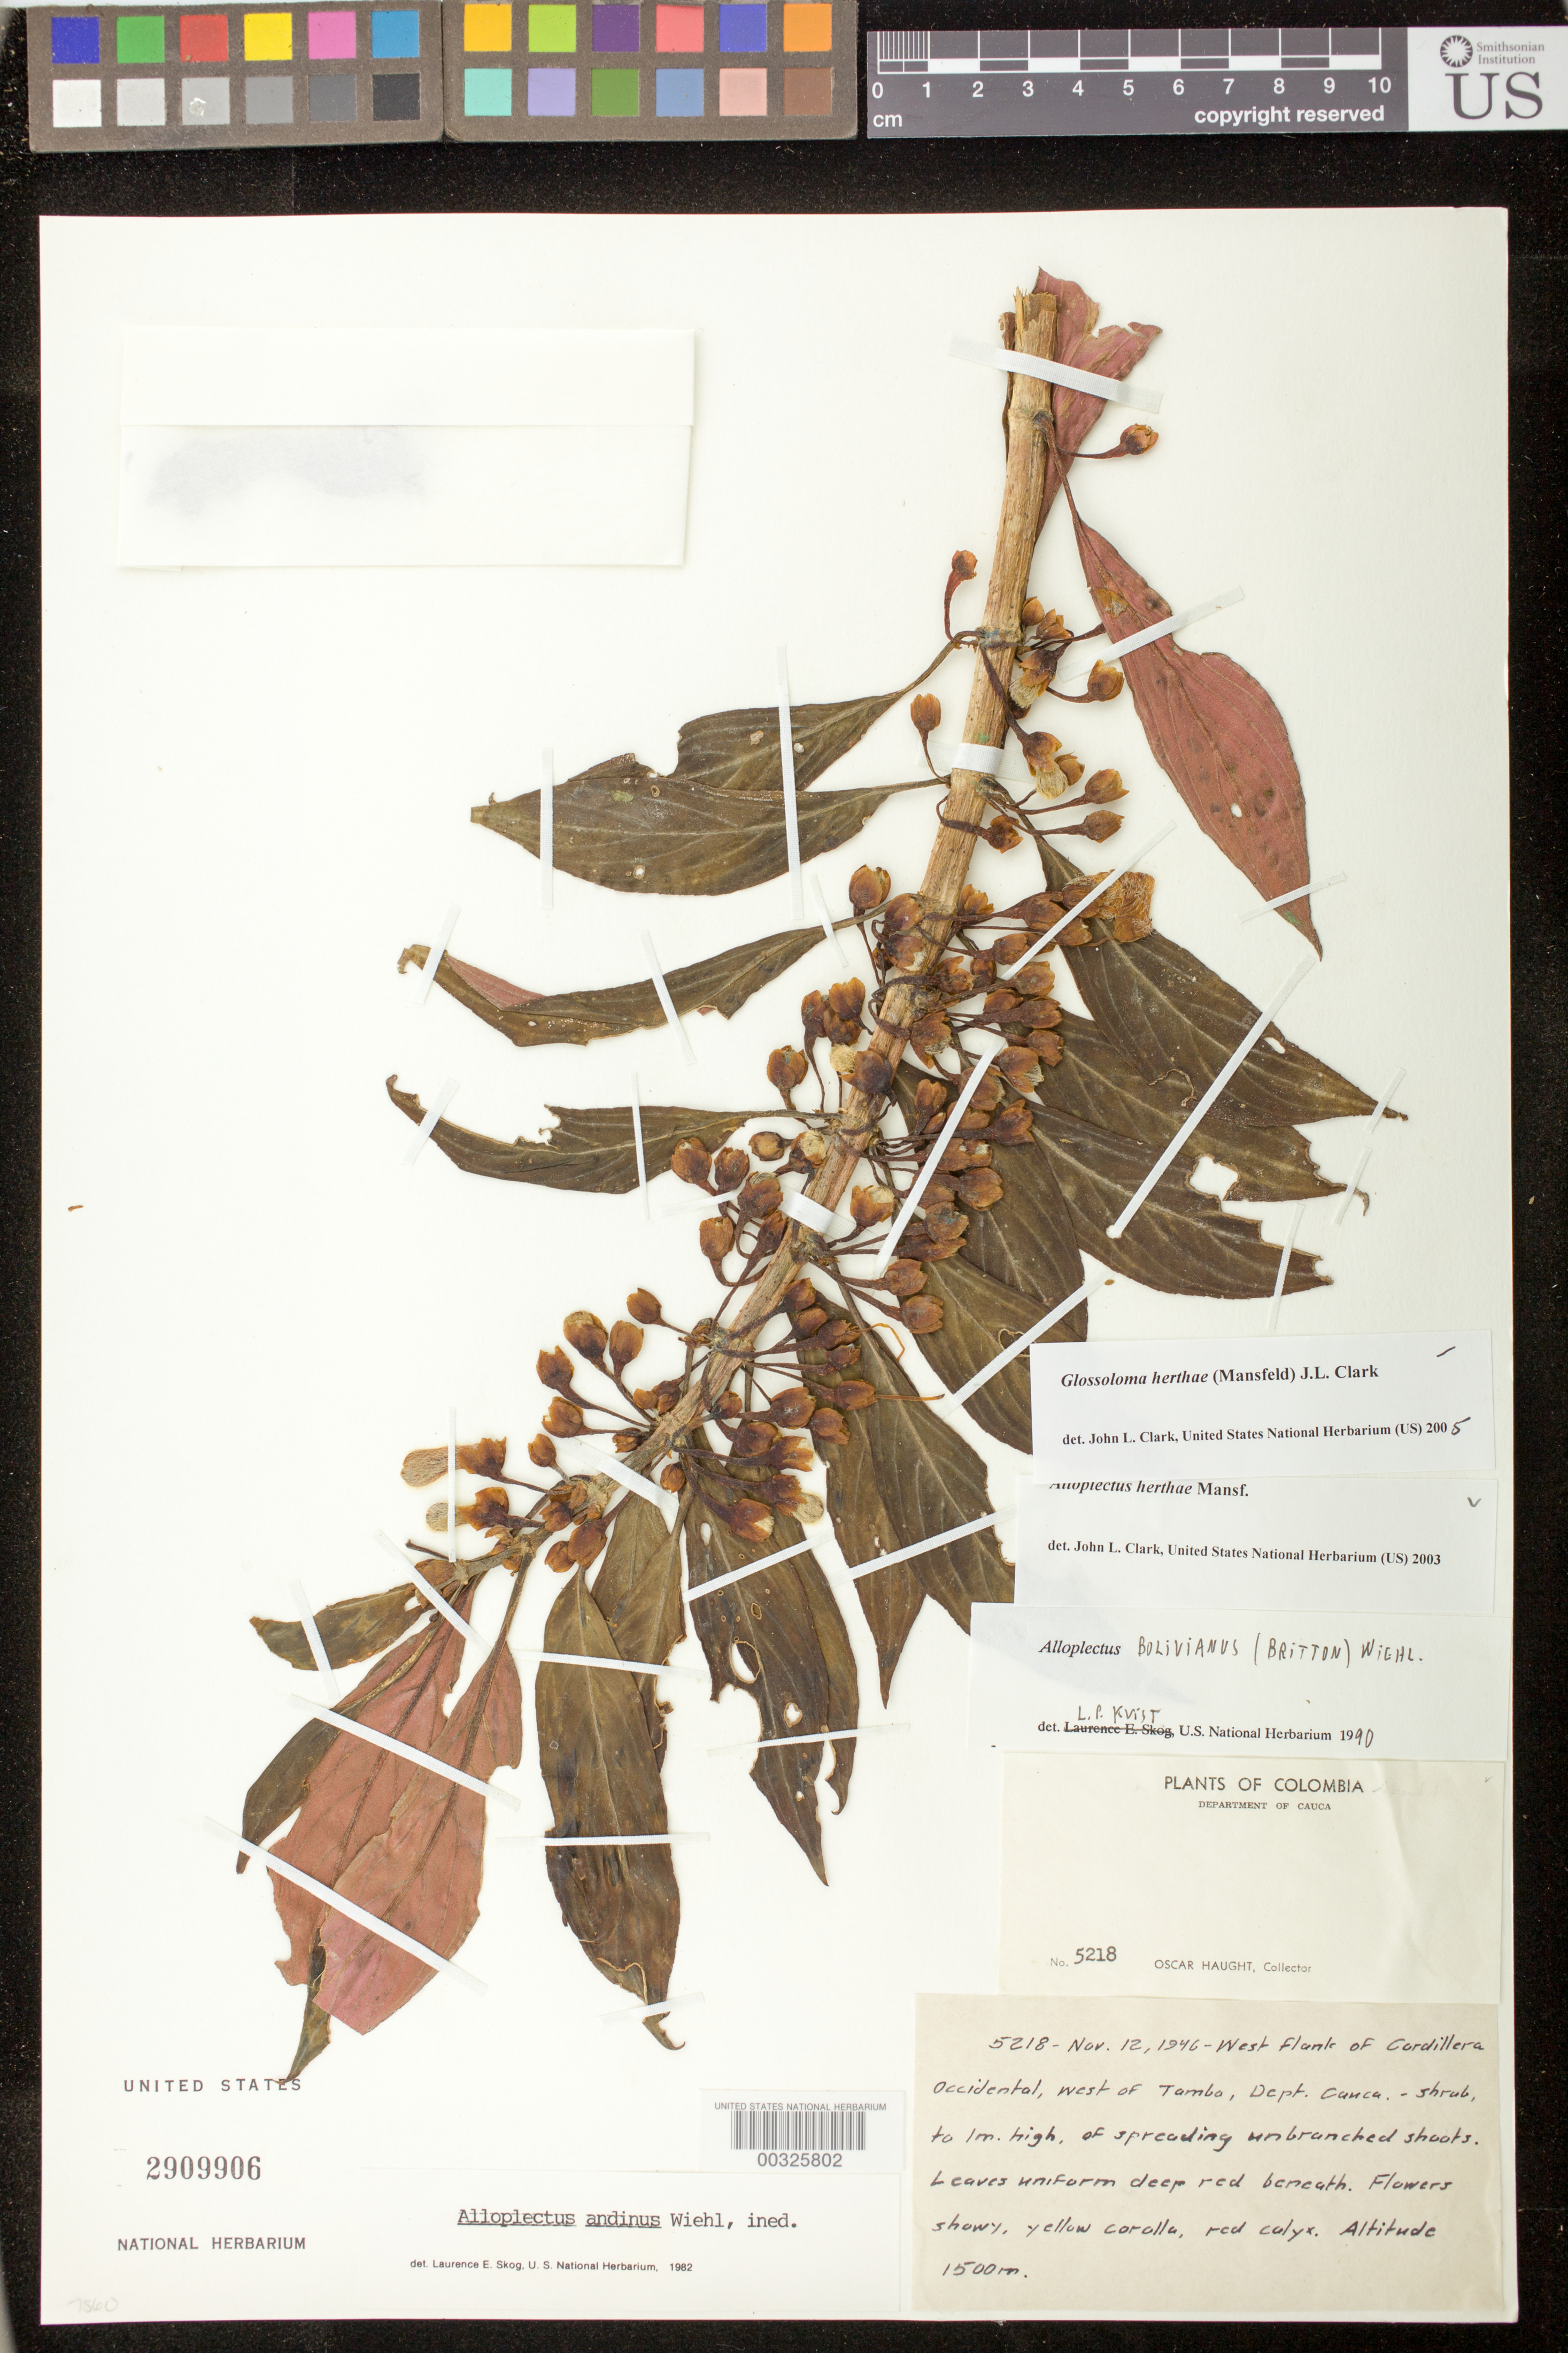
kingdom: Plantae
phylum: Tracheophyta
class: Magnoliopsida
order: Lamiales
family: Gesneriaceae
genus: Glossoloma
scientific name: Glossoloma herthae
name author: (Mansf.) J.L. Clark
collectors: O. L. Haught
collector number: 5218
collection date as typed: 12 Nov 1946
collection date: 1946-11-12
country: Colombia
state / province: Cauca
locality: W flank of Cordillera Occidental, W of Tambo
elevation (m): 1500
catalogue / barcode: US 2909906